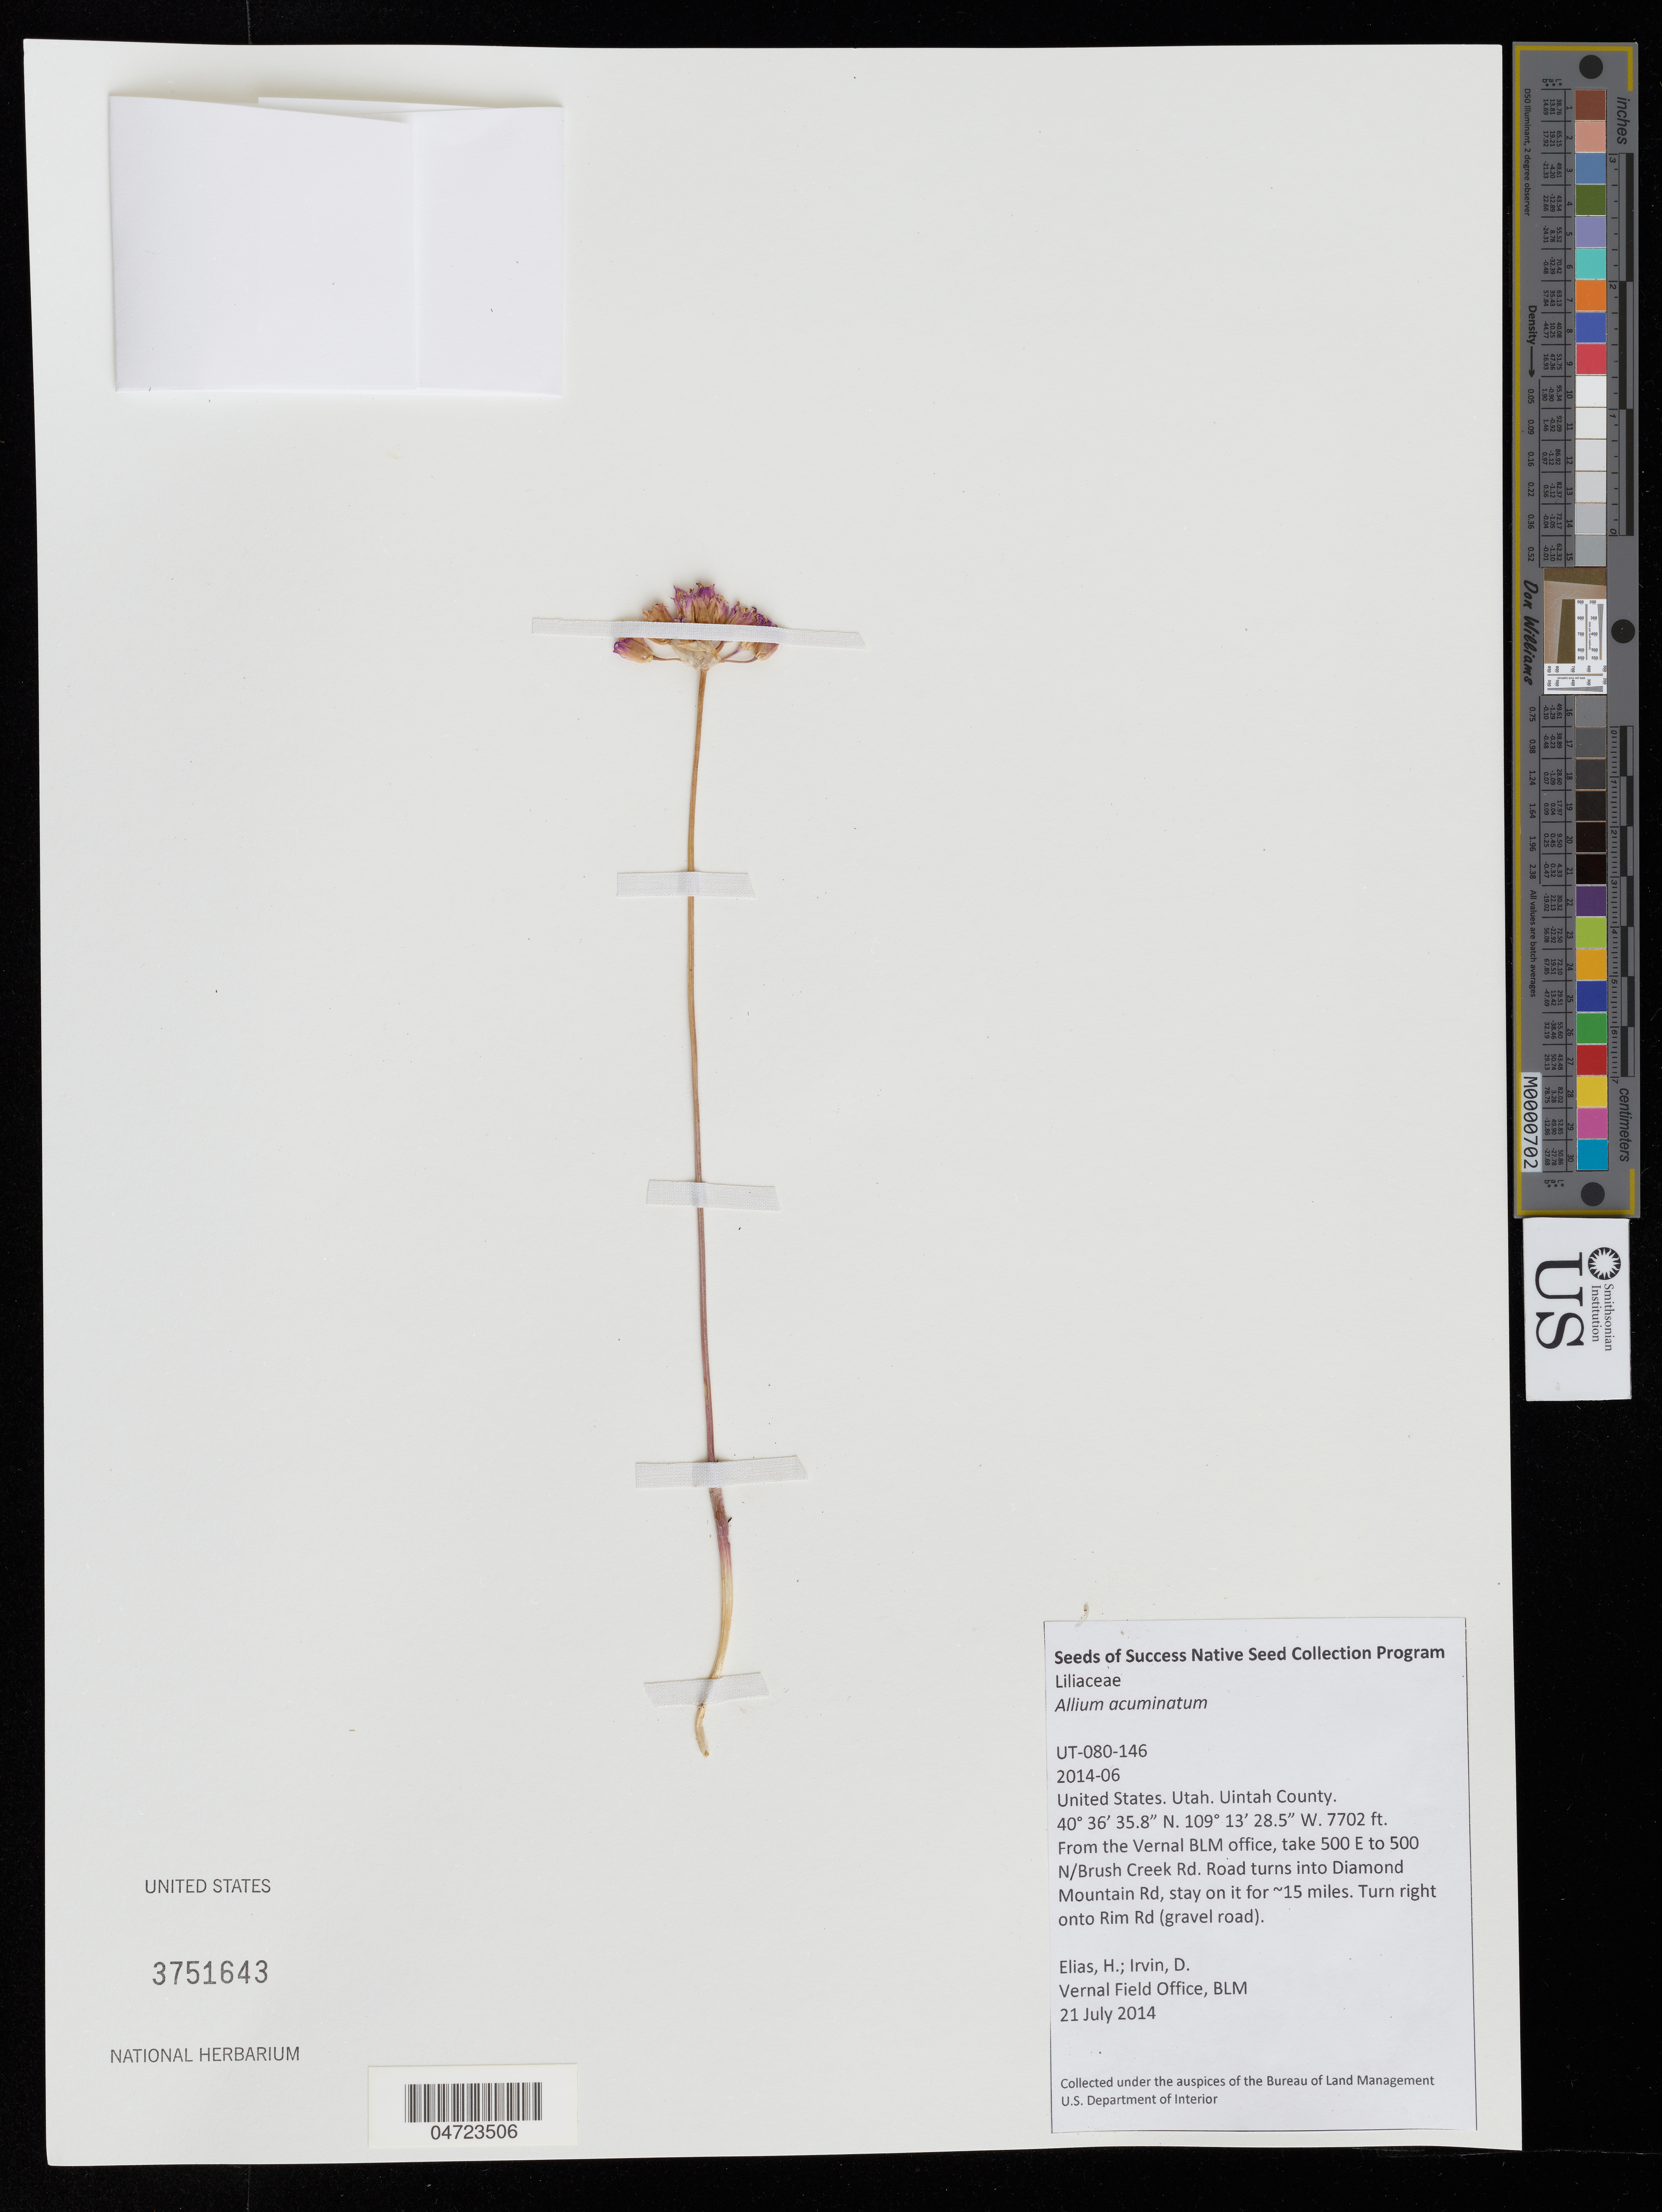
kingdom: Plantae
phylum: Tracheophyta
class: Liliopsida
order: Asparagales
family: Amaryllidaceae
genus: Allium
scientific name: Allium acuminatum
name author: Hook.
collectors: H. Elias & D. Irvin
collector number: UT-080-146/2014-06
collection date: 2014-07-21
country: United States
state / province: Utah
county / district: Uintah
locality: Uintah County. From the Vernal BLM office, take 500 E to 500 N/Brush Creek Rd. Road turns into Diamond Mountain Rd, stay on it for ~15 miles. Turn right onto Rim Rd (gravel road).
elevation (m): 2348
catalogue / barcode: US 3751643